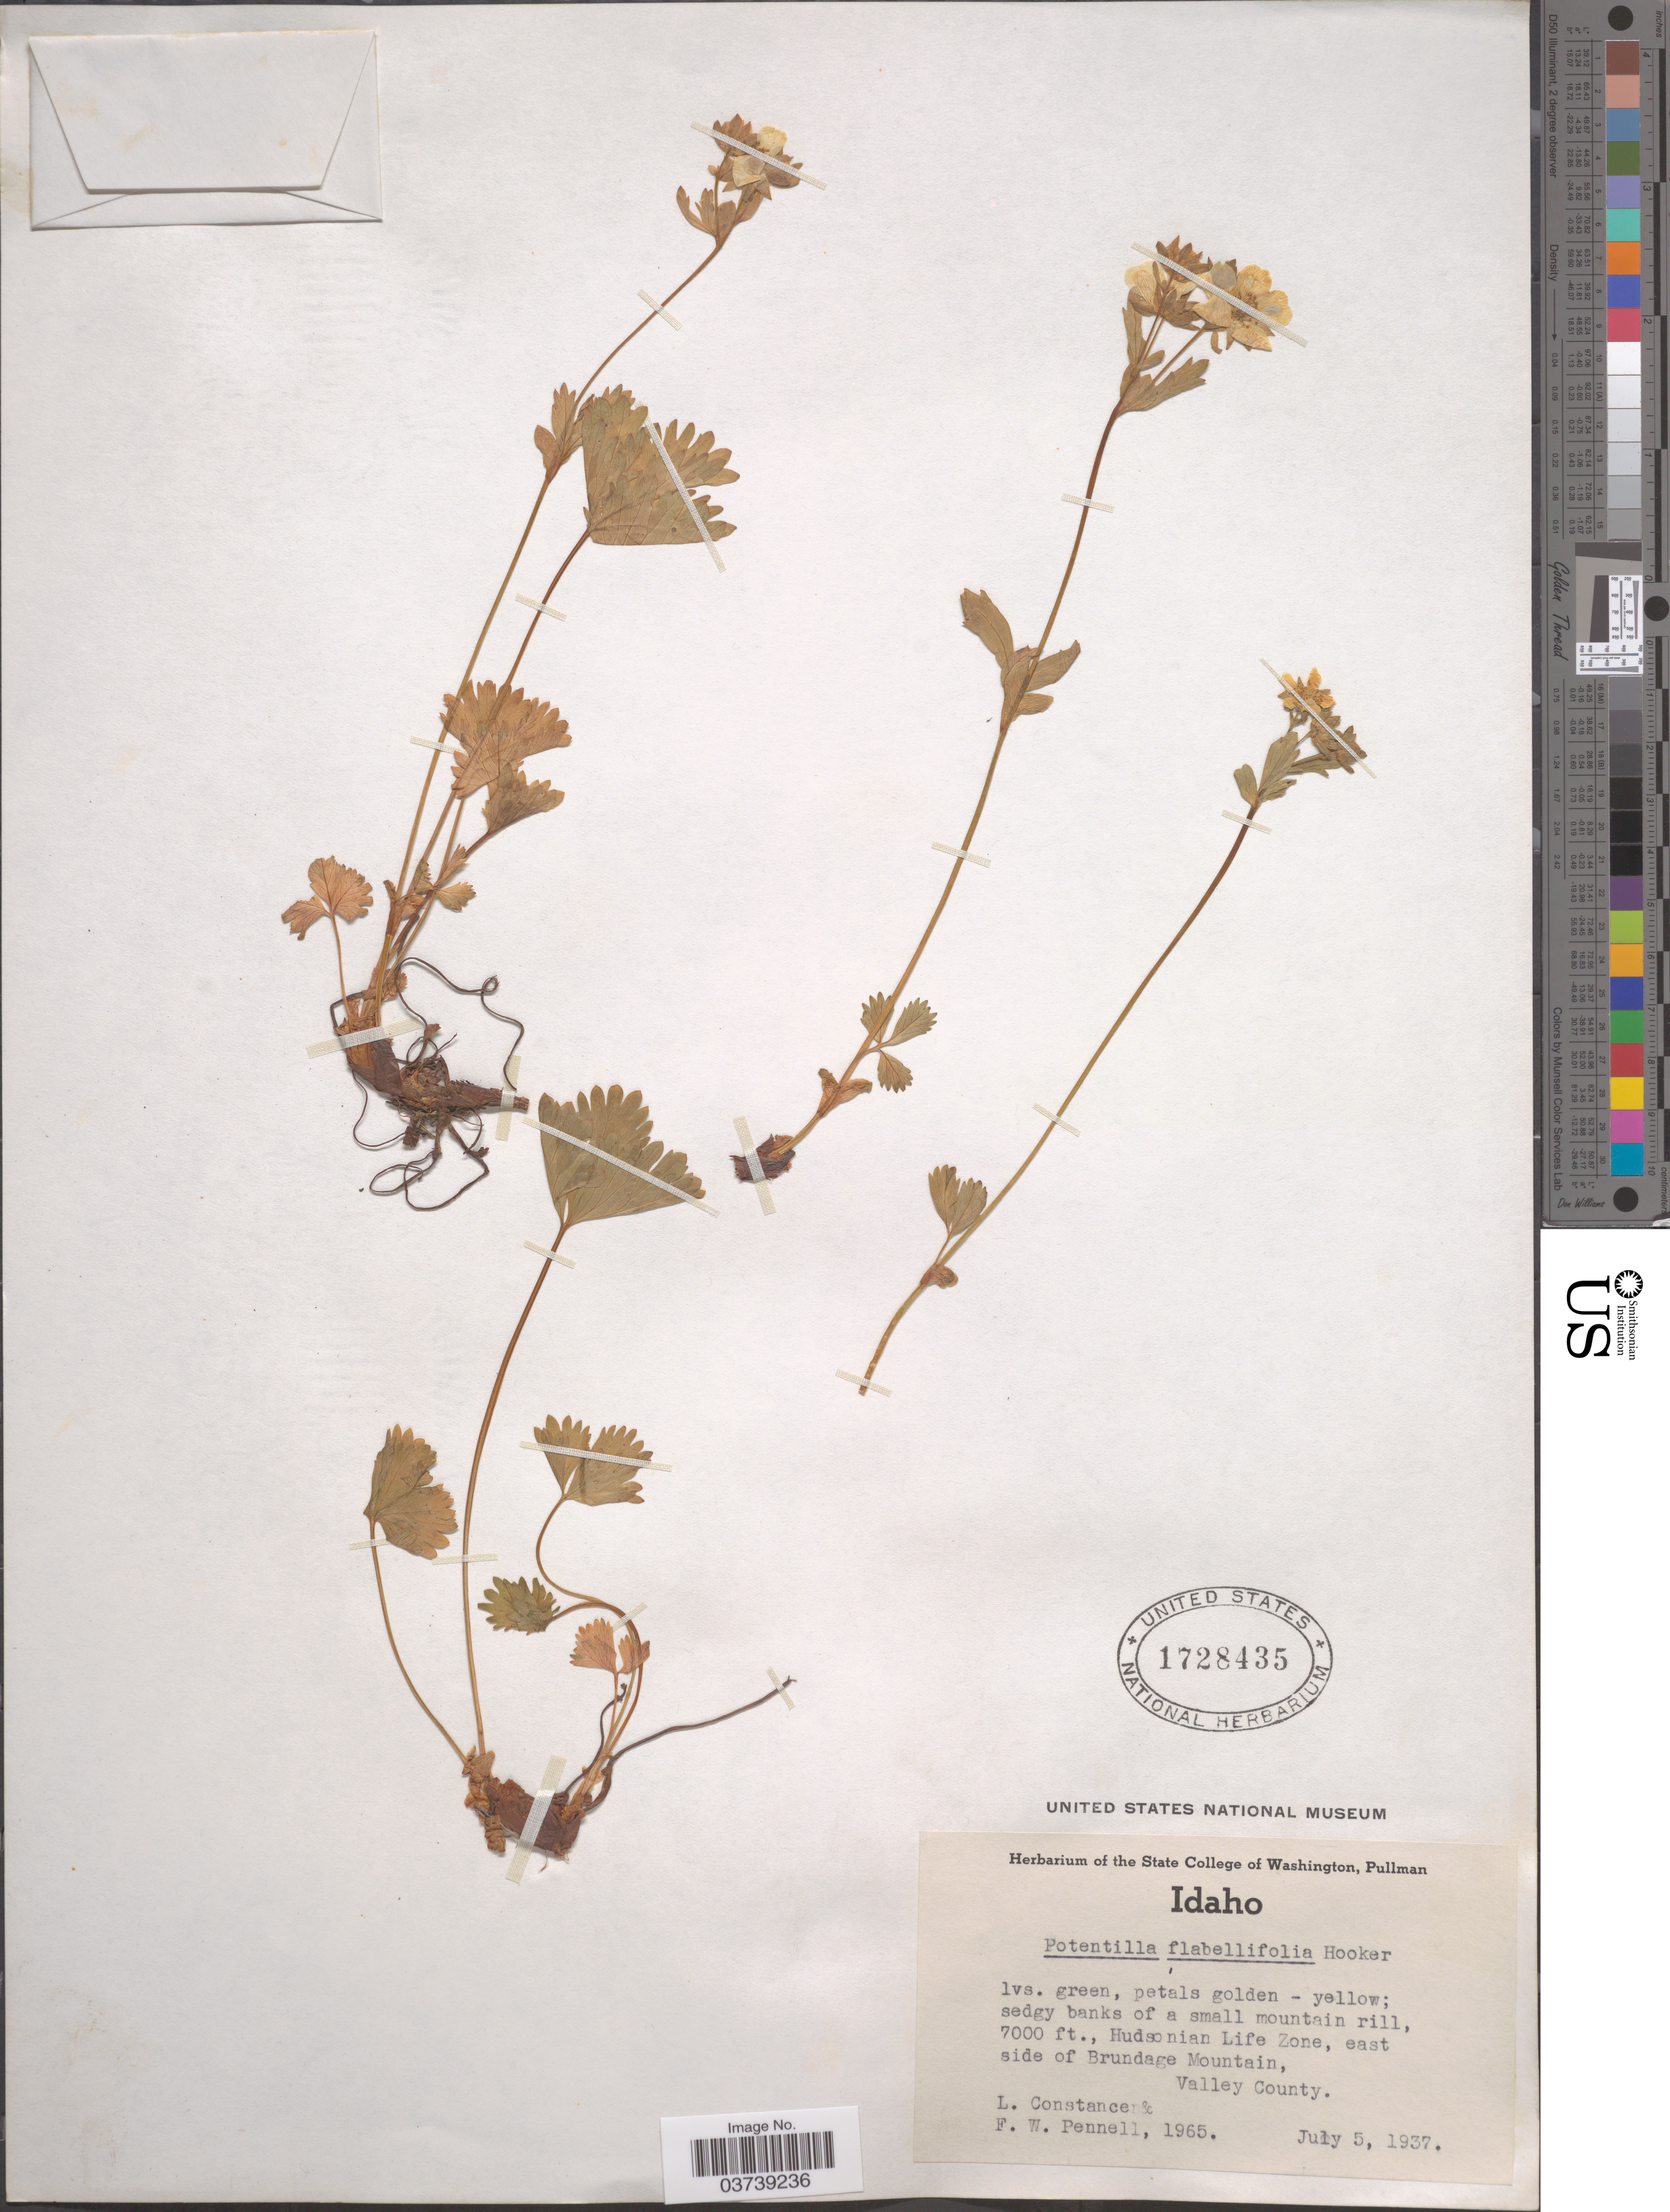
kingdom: Plantae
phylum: Tracheophyta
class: Magnoliopsida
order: Rosales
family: Rosaceae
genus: Potentilla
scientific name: Potentilla flabellifolia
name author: Hook. ex Torr. & A. Gray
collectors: L. Constance & F. W. Pennell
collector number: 1965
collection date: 1937-07-05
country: United States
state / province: Idaho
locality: Hudsonian Life Zone, east side of Brundage Mountain, Valley County.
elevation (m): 2134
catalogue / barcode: US 1728435